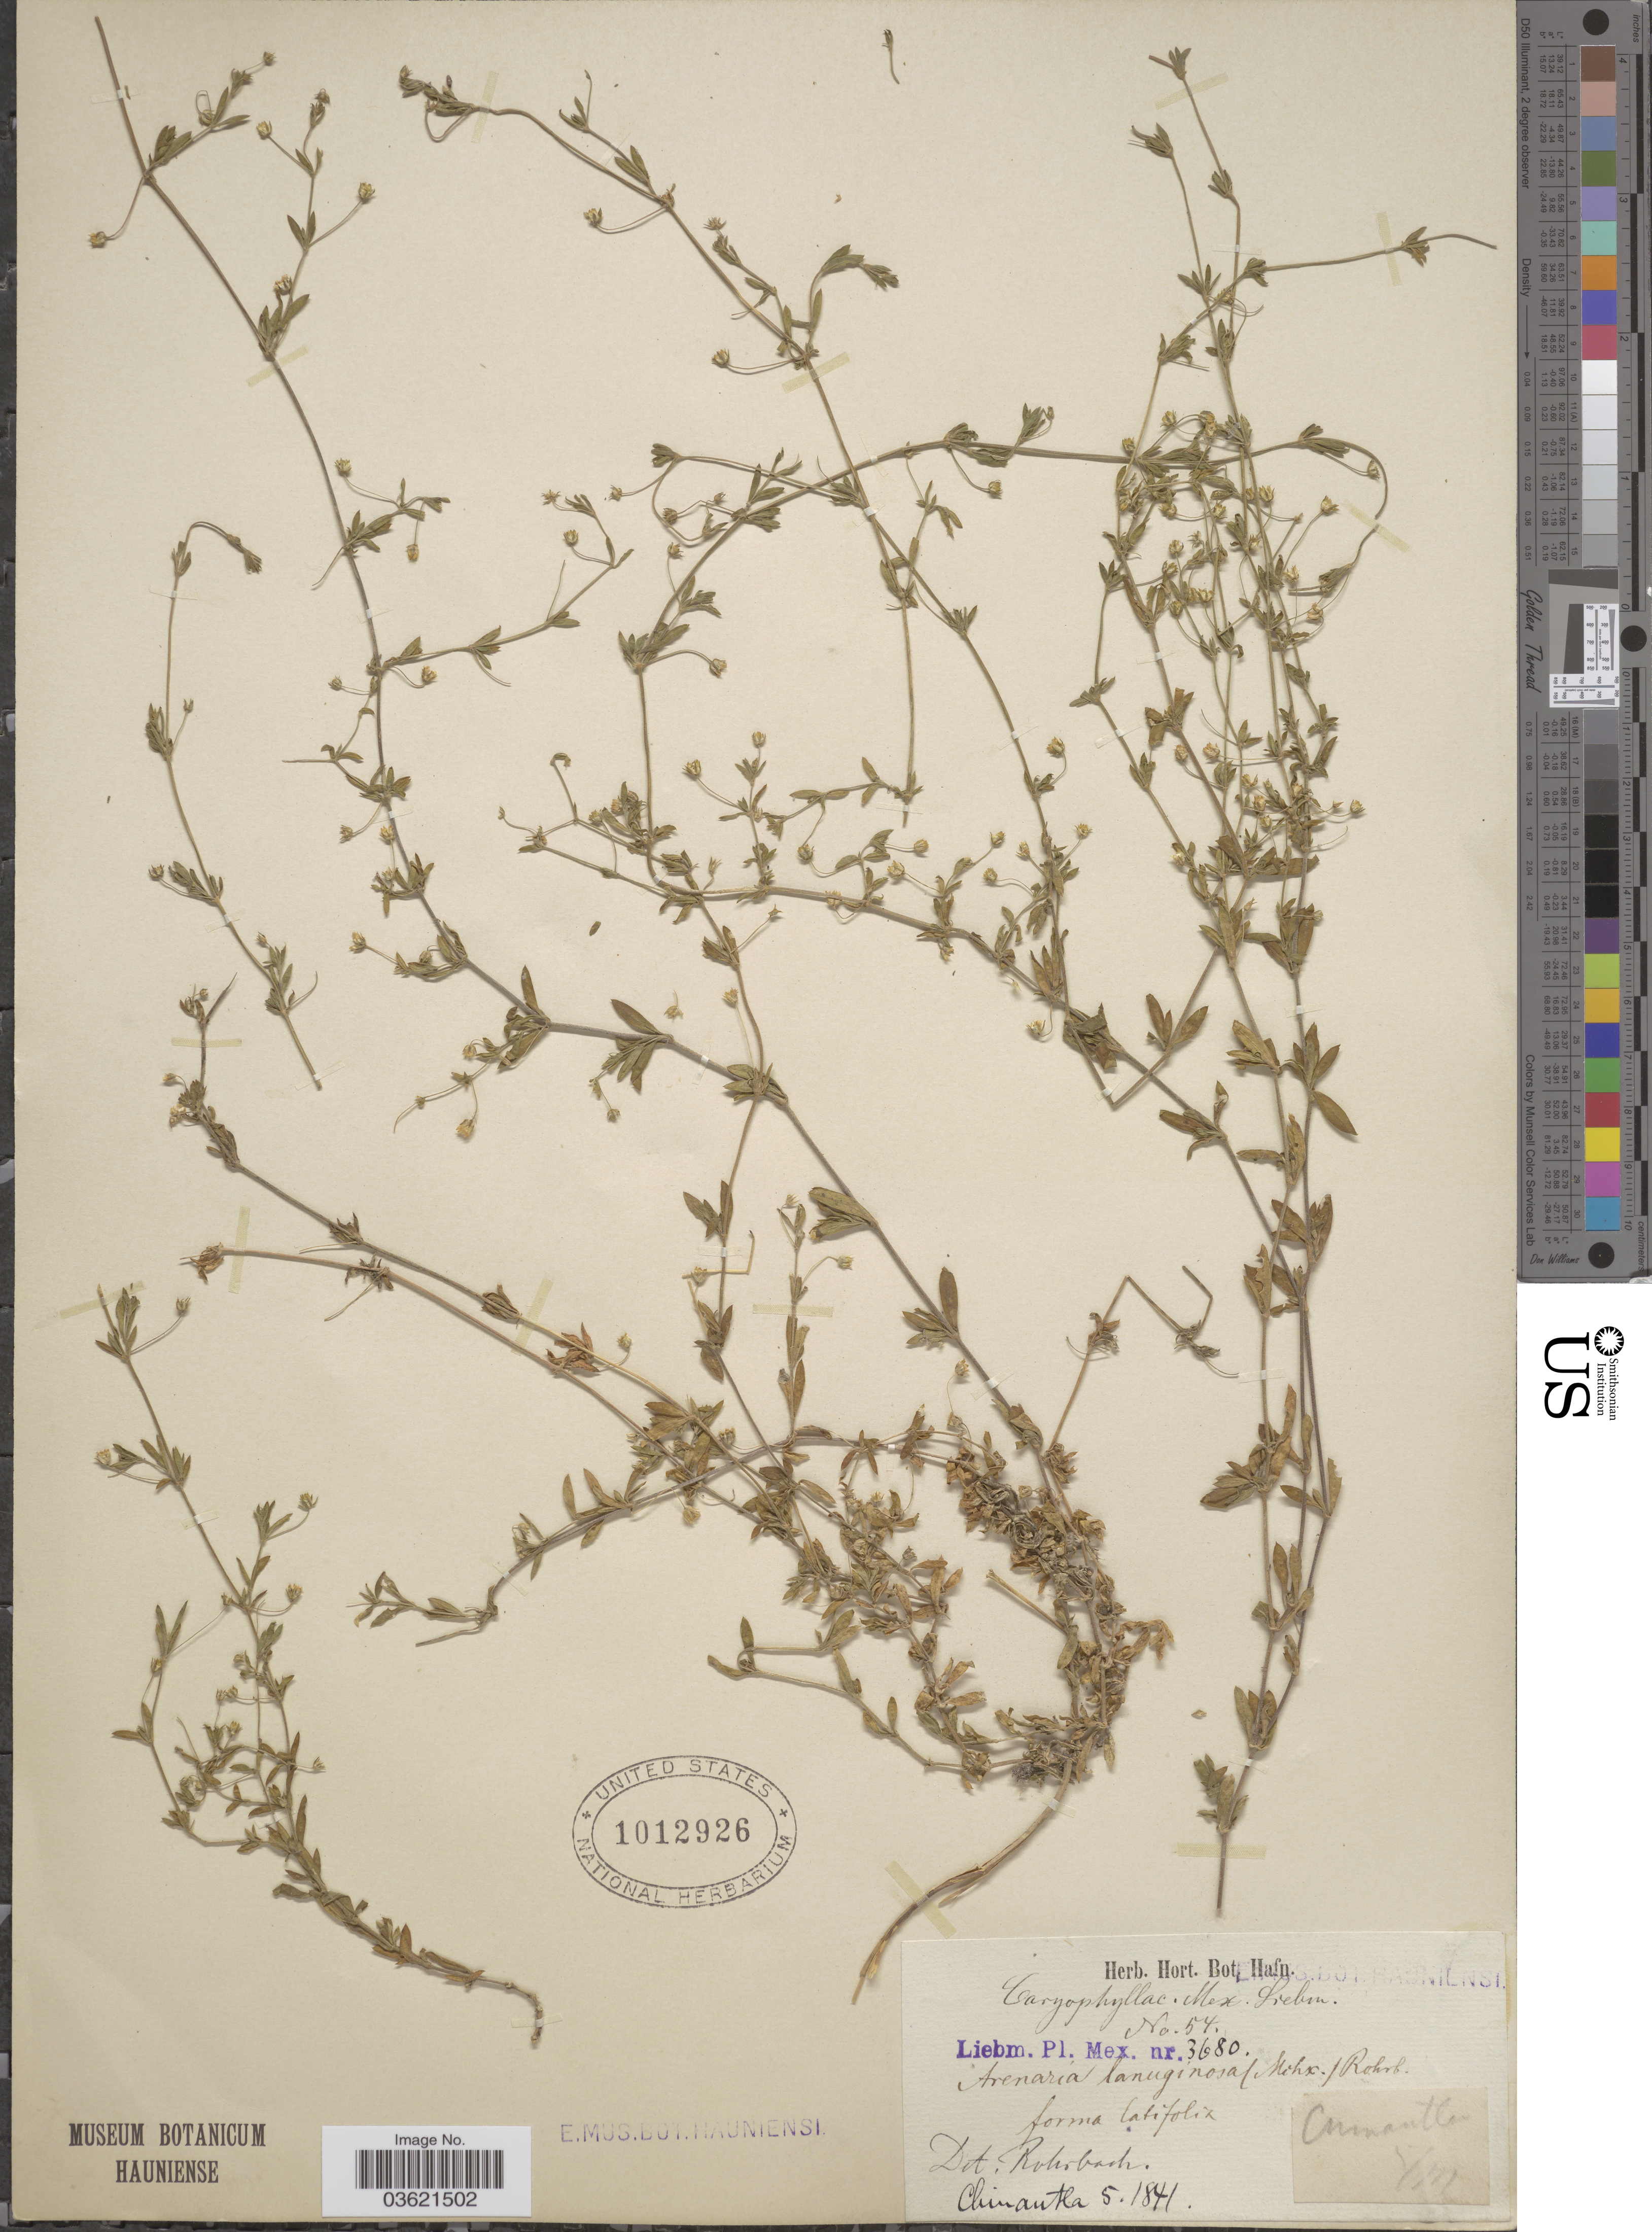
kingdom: Plantae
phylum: Tracheophyta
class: Magnoliopsida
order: Caryophyllales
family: Caryophyllaceae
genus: Arenaria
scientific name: Arenaria lanuginosa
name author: (Michx.) Rohrb.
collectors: Liebm.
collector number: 54/3680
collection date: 1841-05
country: Mexico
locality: Chinantla.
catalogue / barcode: US 1012926